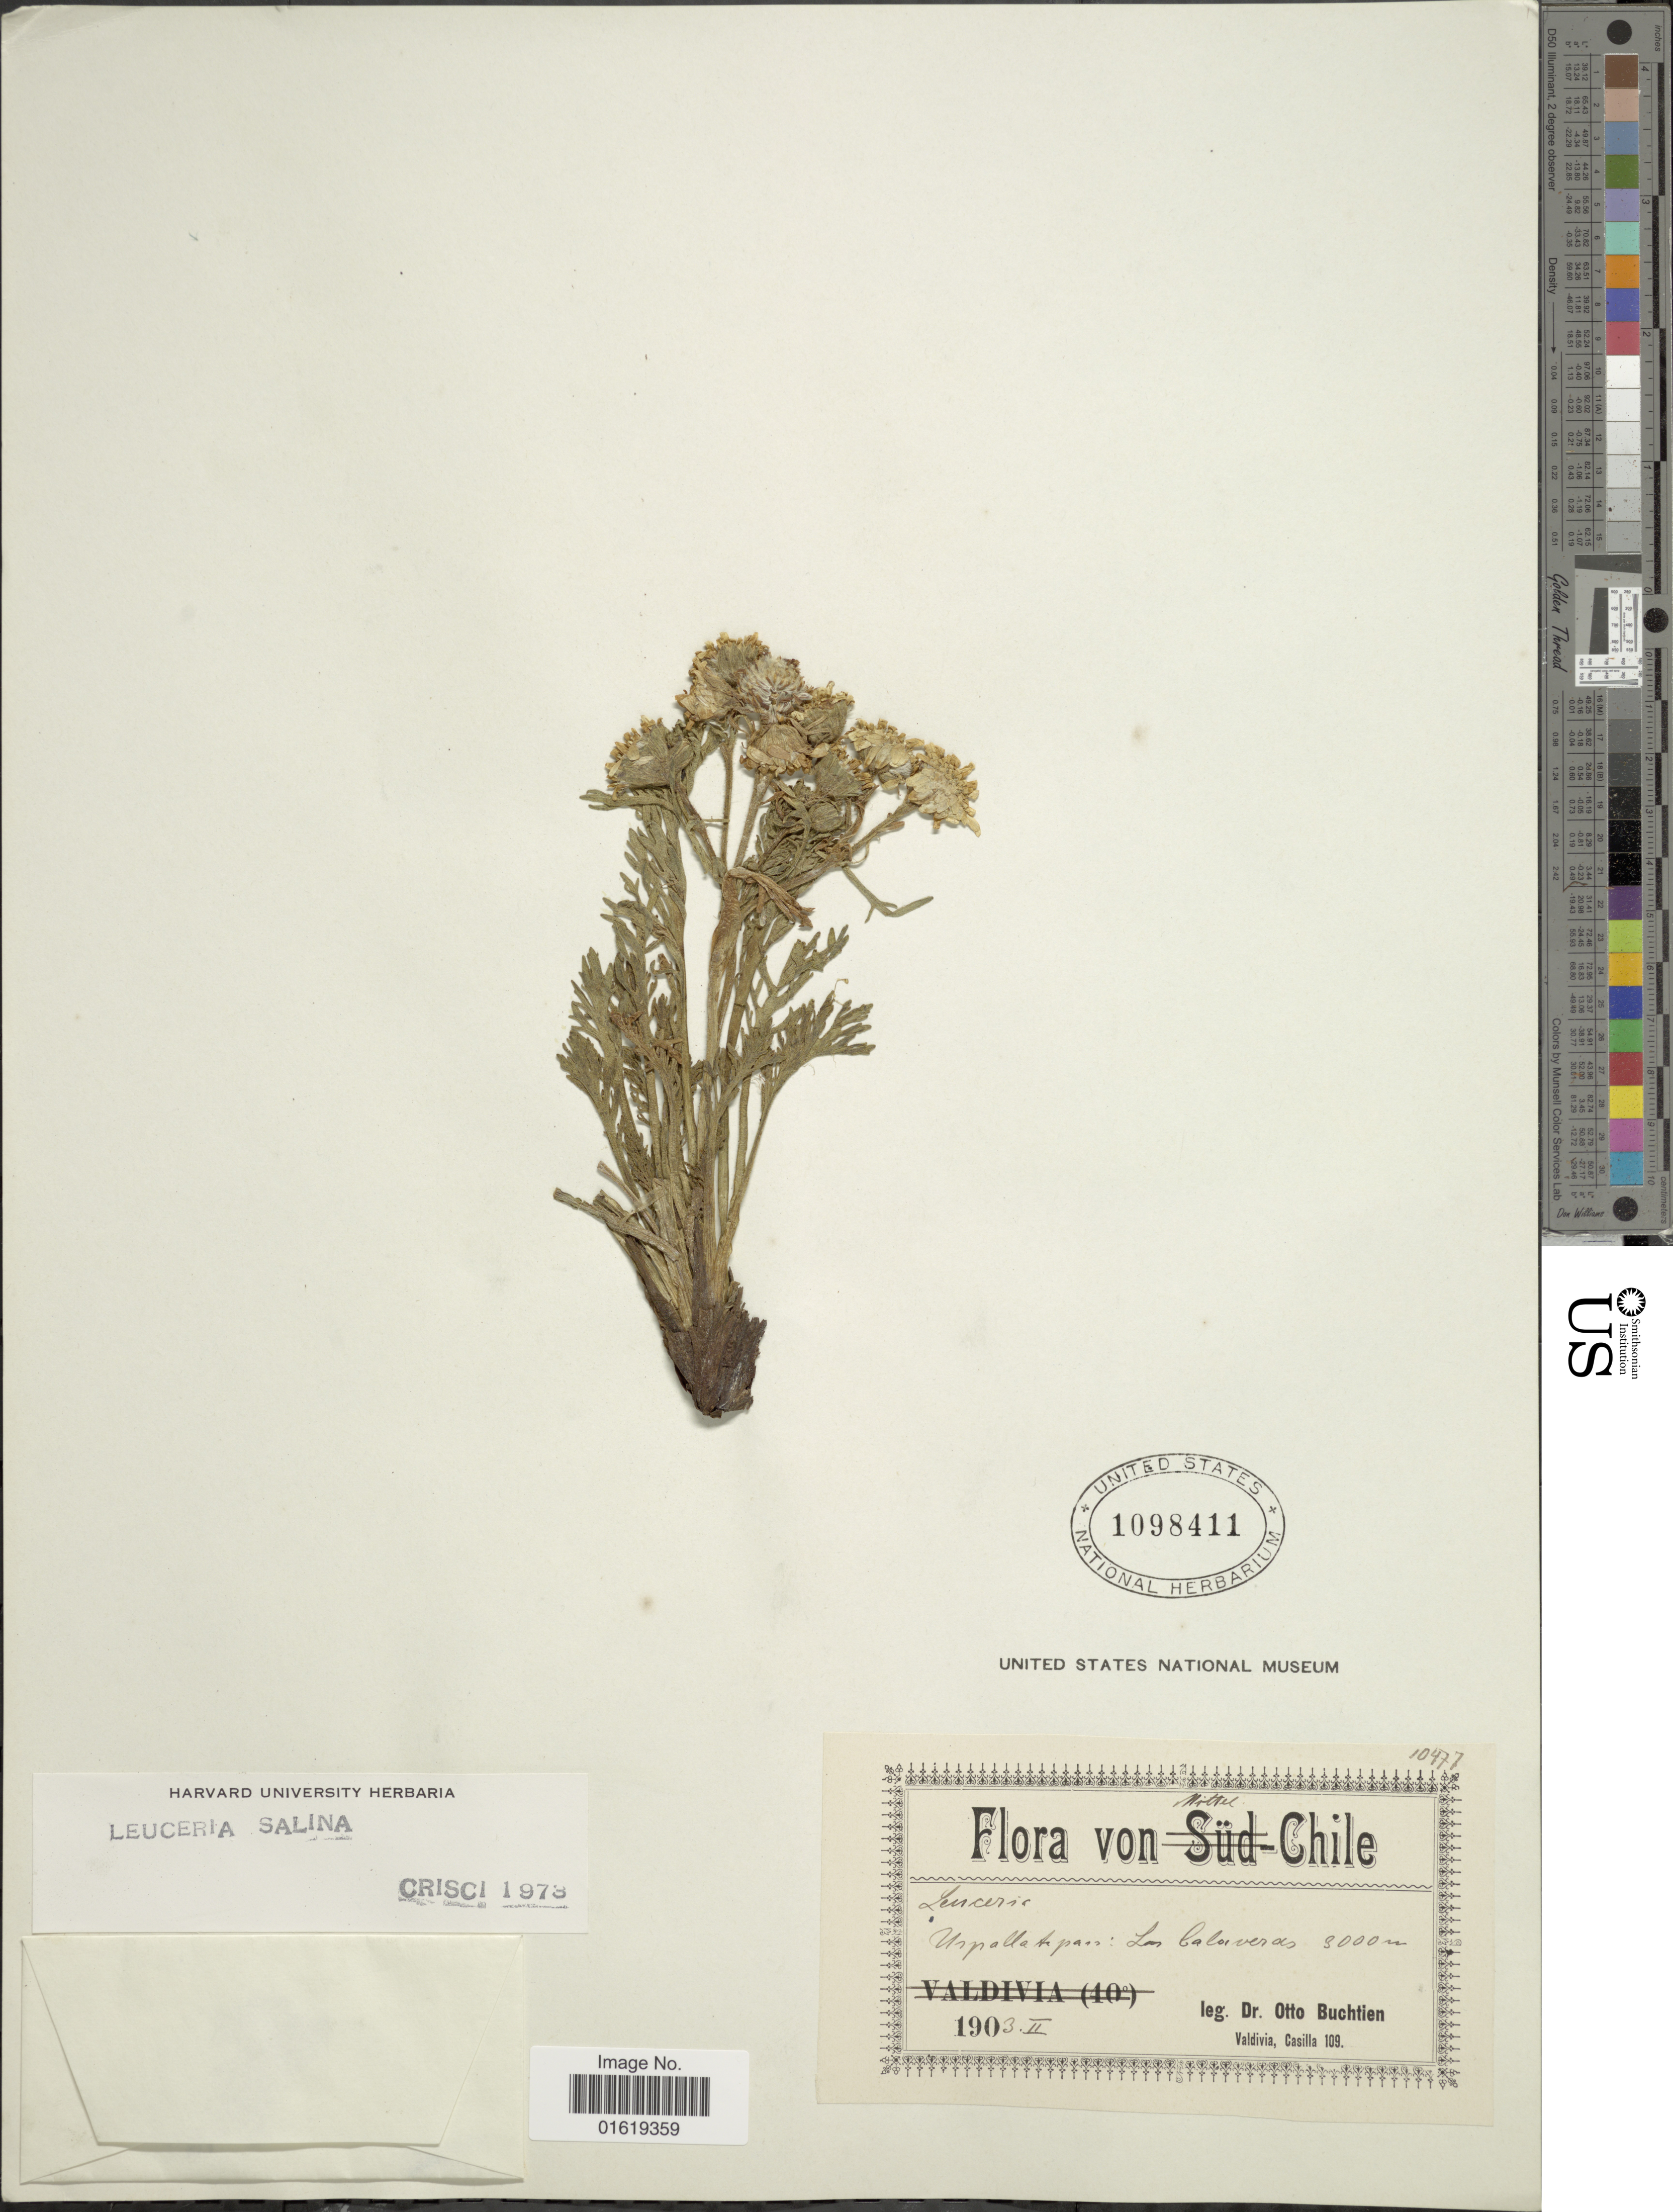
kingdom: Plantae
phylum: Tracheophyta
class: Magnoliopsida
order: Asterales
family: Asteraceae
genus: Leucheria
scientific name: Leucheria salina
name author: Hieron.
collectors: O. Buchtien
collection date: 1903-02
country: Chile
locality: Uspallatapass: San Calaverds.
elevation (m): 3000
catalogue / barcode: US 1098411